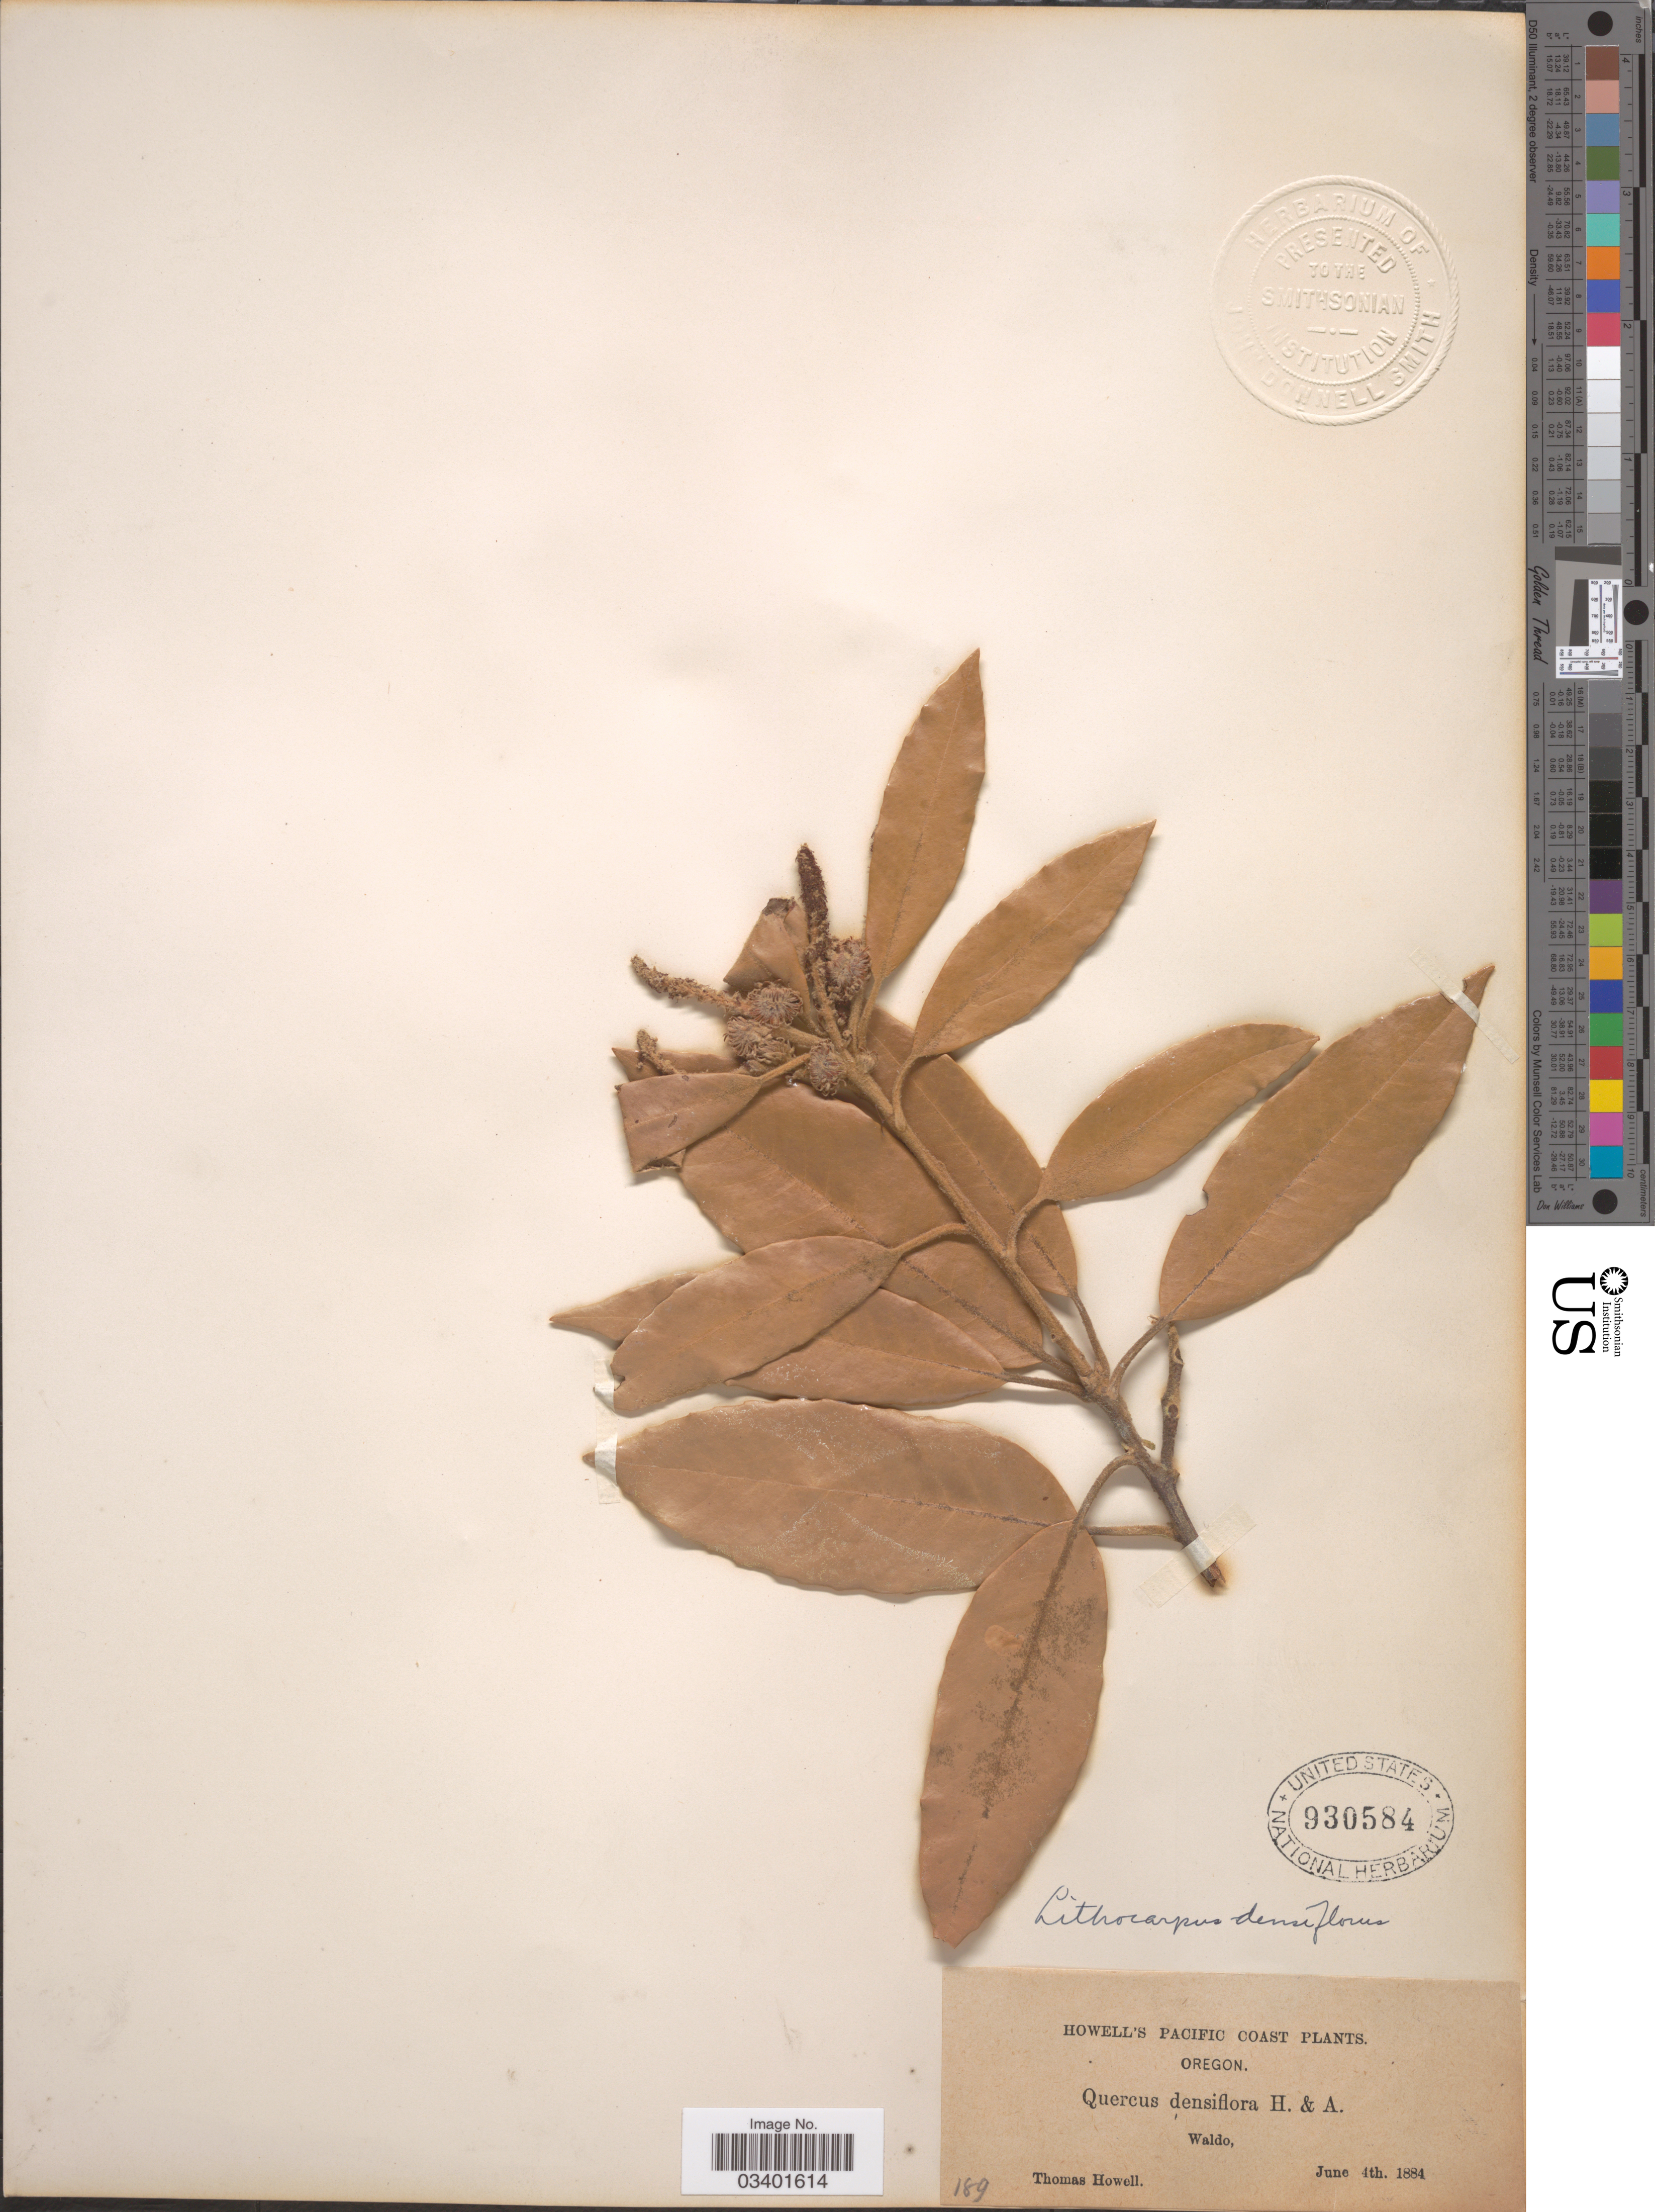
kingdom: Plantae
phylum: Tracheophyta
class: Magnoliopsida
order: Fagales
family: Fagaceae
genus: Notholithocarpus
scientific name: Notholithocarpus densiflorus var. densiflorus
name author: (Hook. & Arn.) P. S. Manos et al.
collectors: T. Howell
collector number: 189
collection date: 1884-06-04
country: United States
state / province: Oregon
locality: Pacific Coast. [unsure placement] Waldo.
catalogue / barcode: US 930584